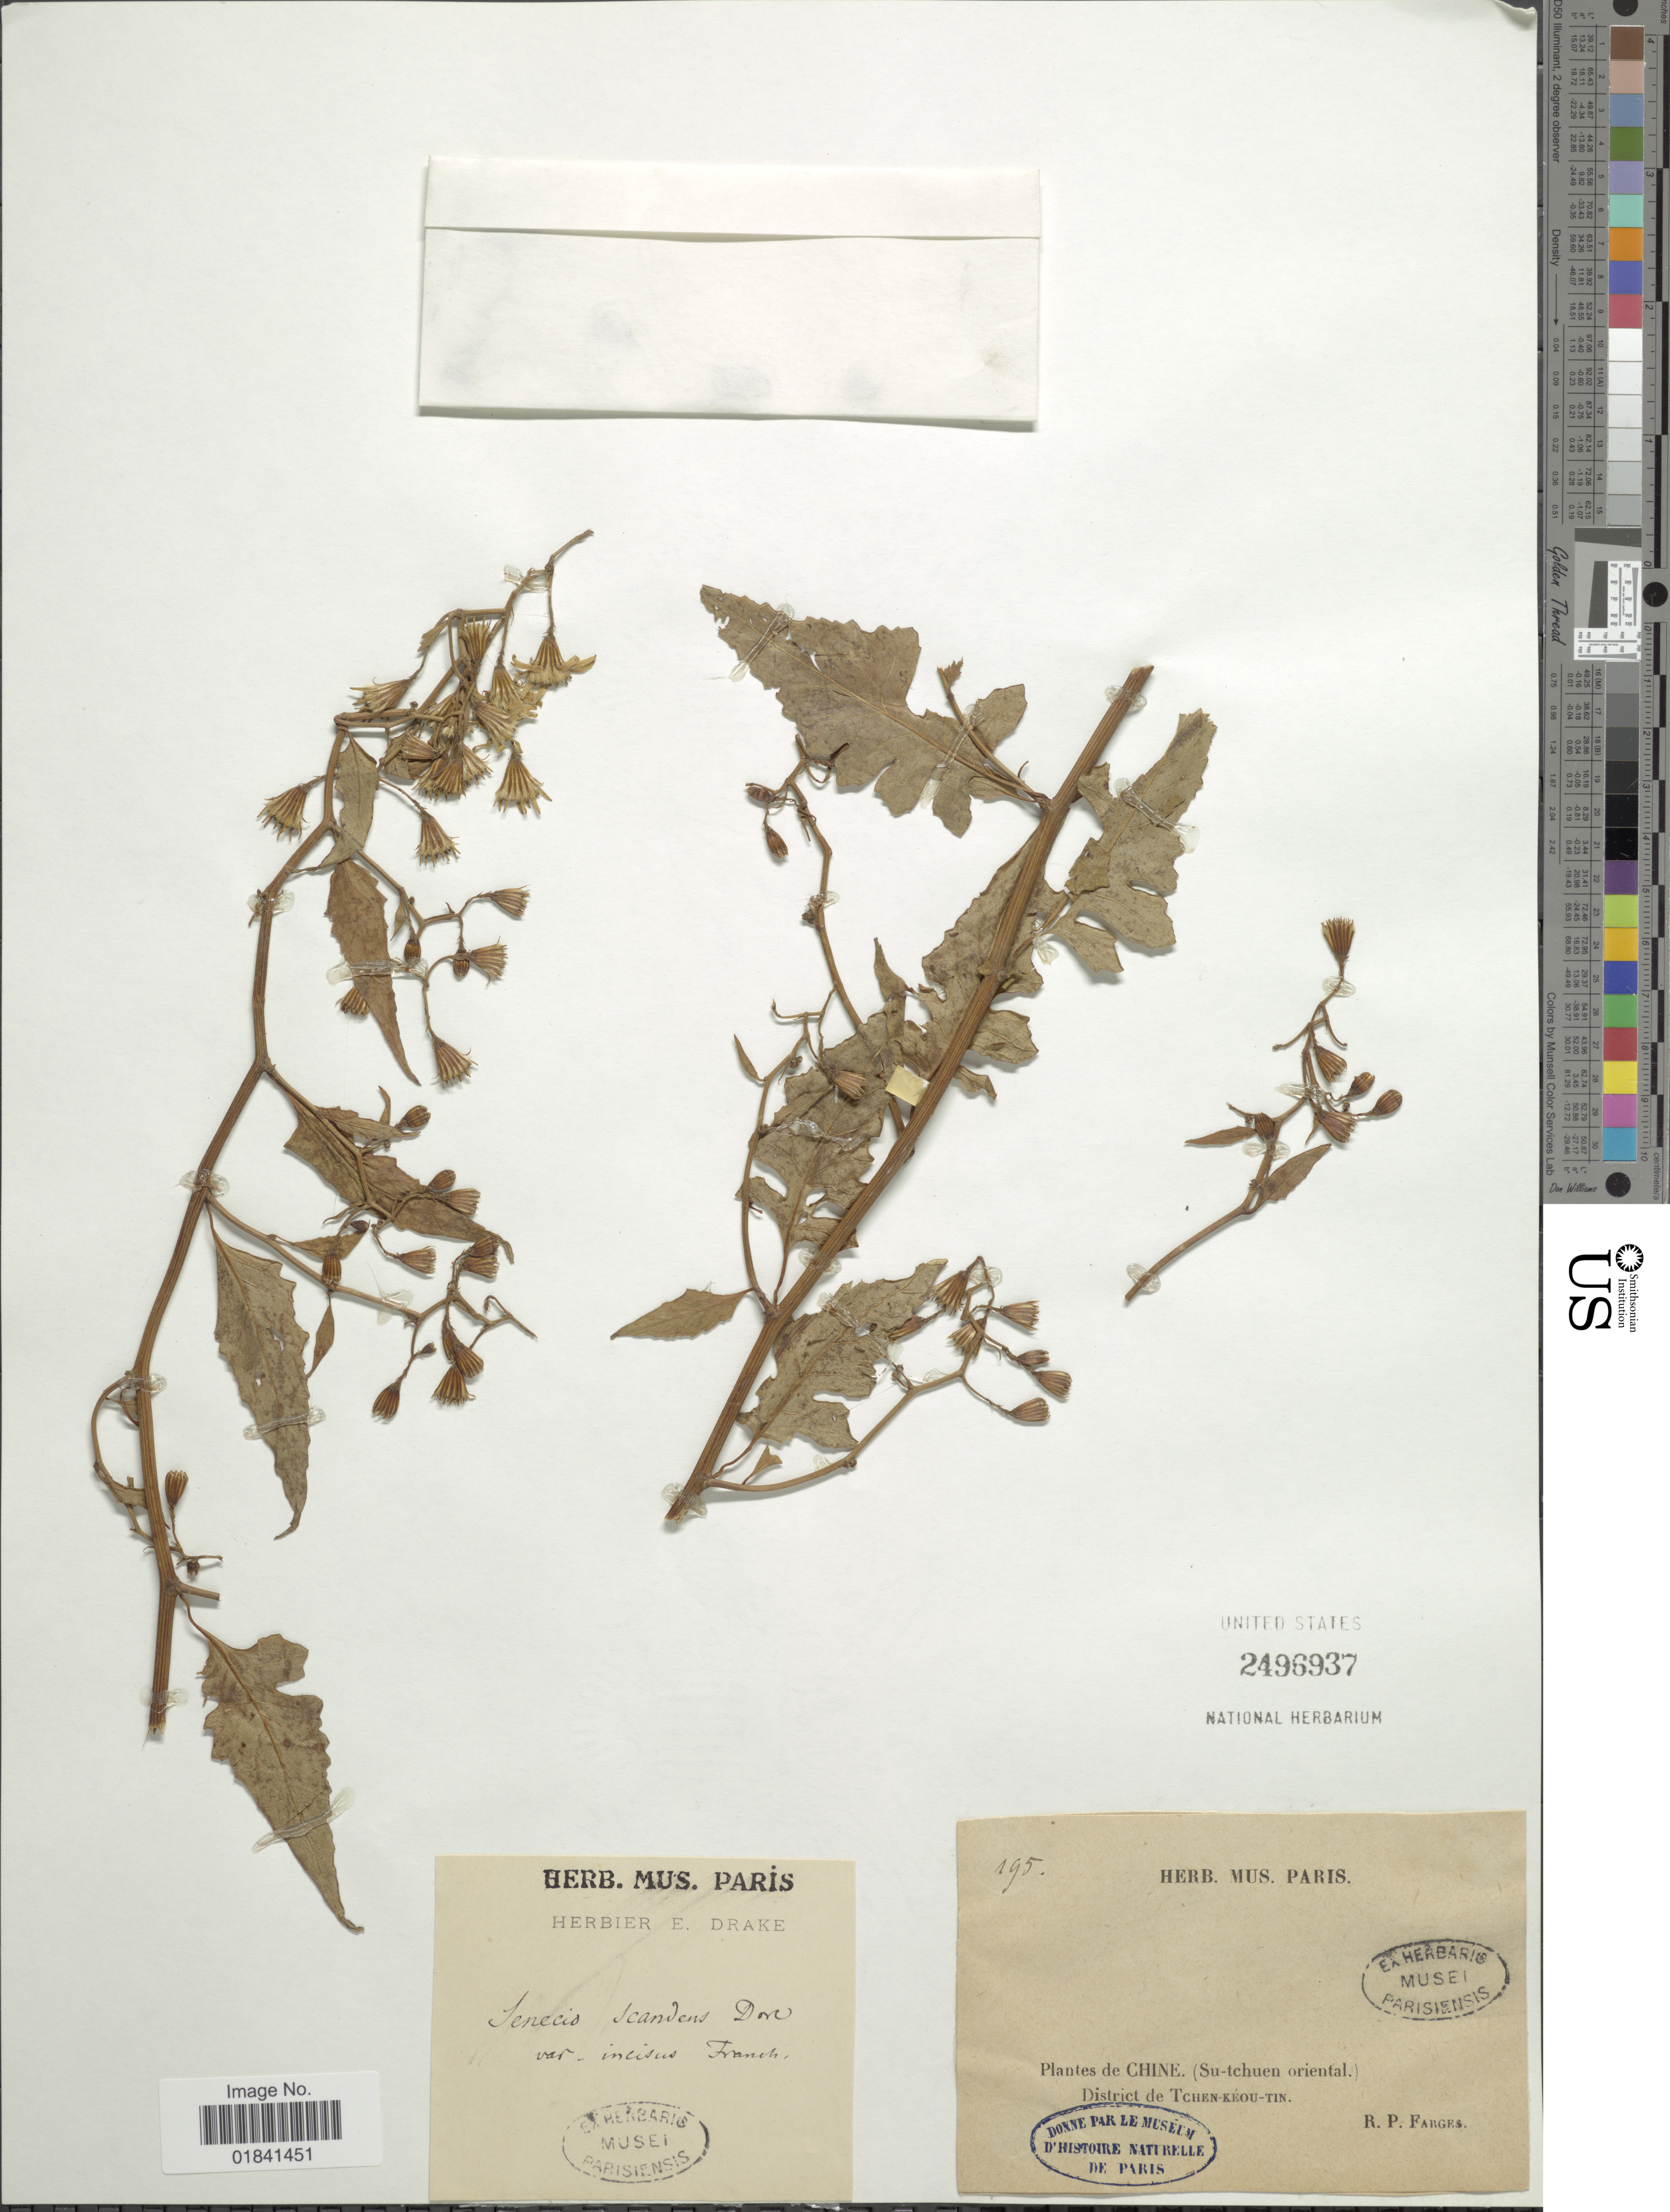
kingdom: Plantae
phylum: Tracheophyta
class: Magnoliopsida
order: Asterales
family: Asteraceae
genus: Senecio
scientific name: Senecio scandens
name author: Buch.-Ham. ex D. Don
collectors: R. Farges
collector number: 195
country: China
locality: Su-tchuen orientl, District of Tchen-keou-tin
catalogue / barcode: US 2496937